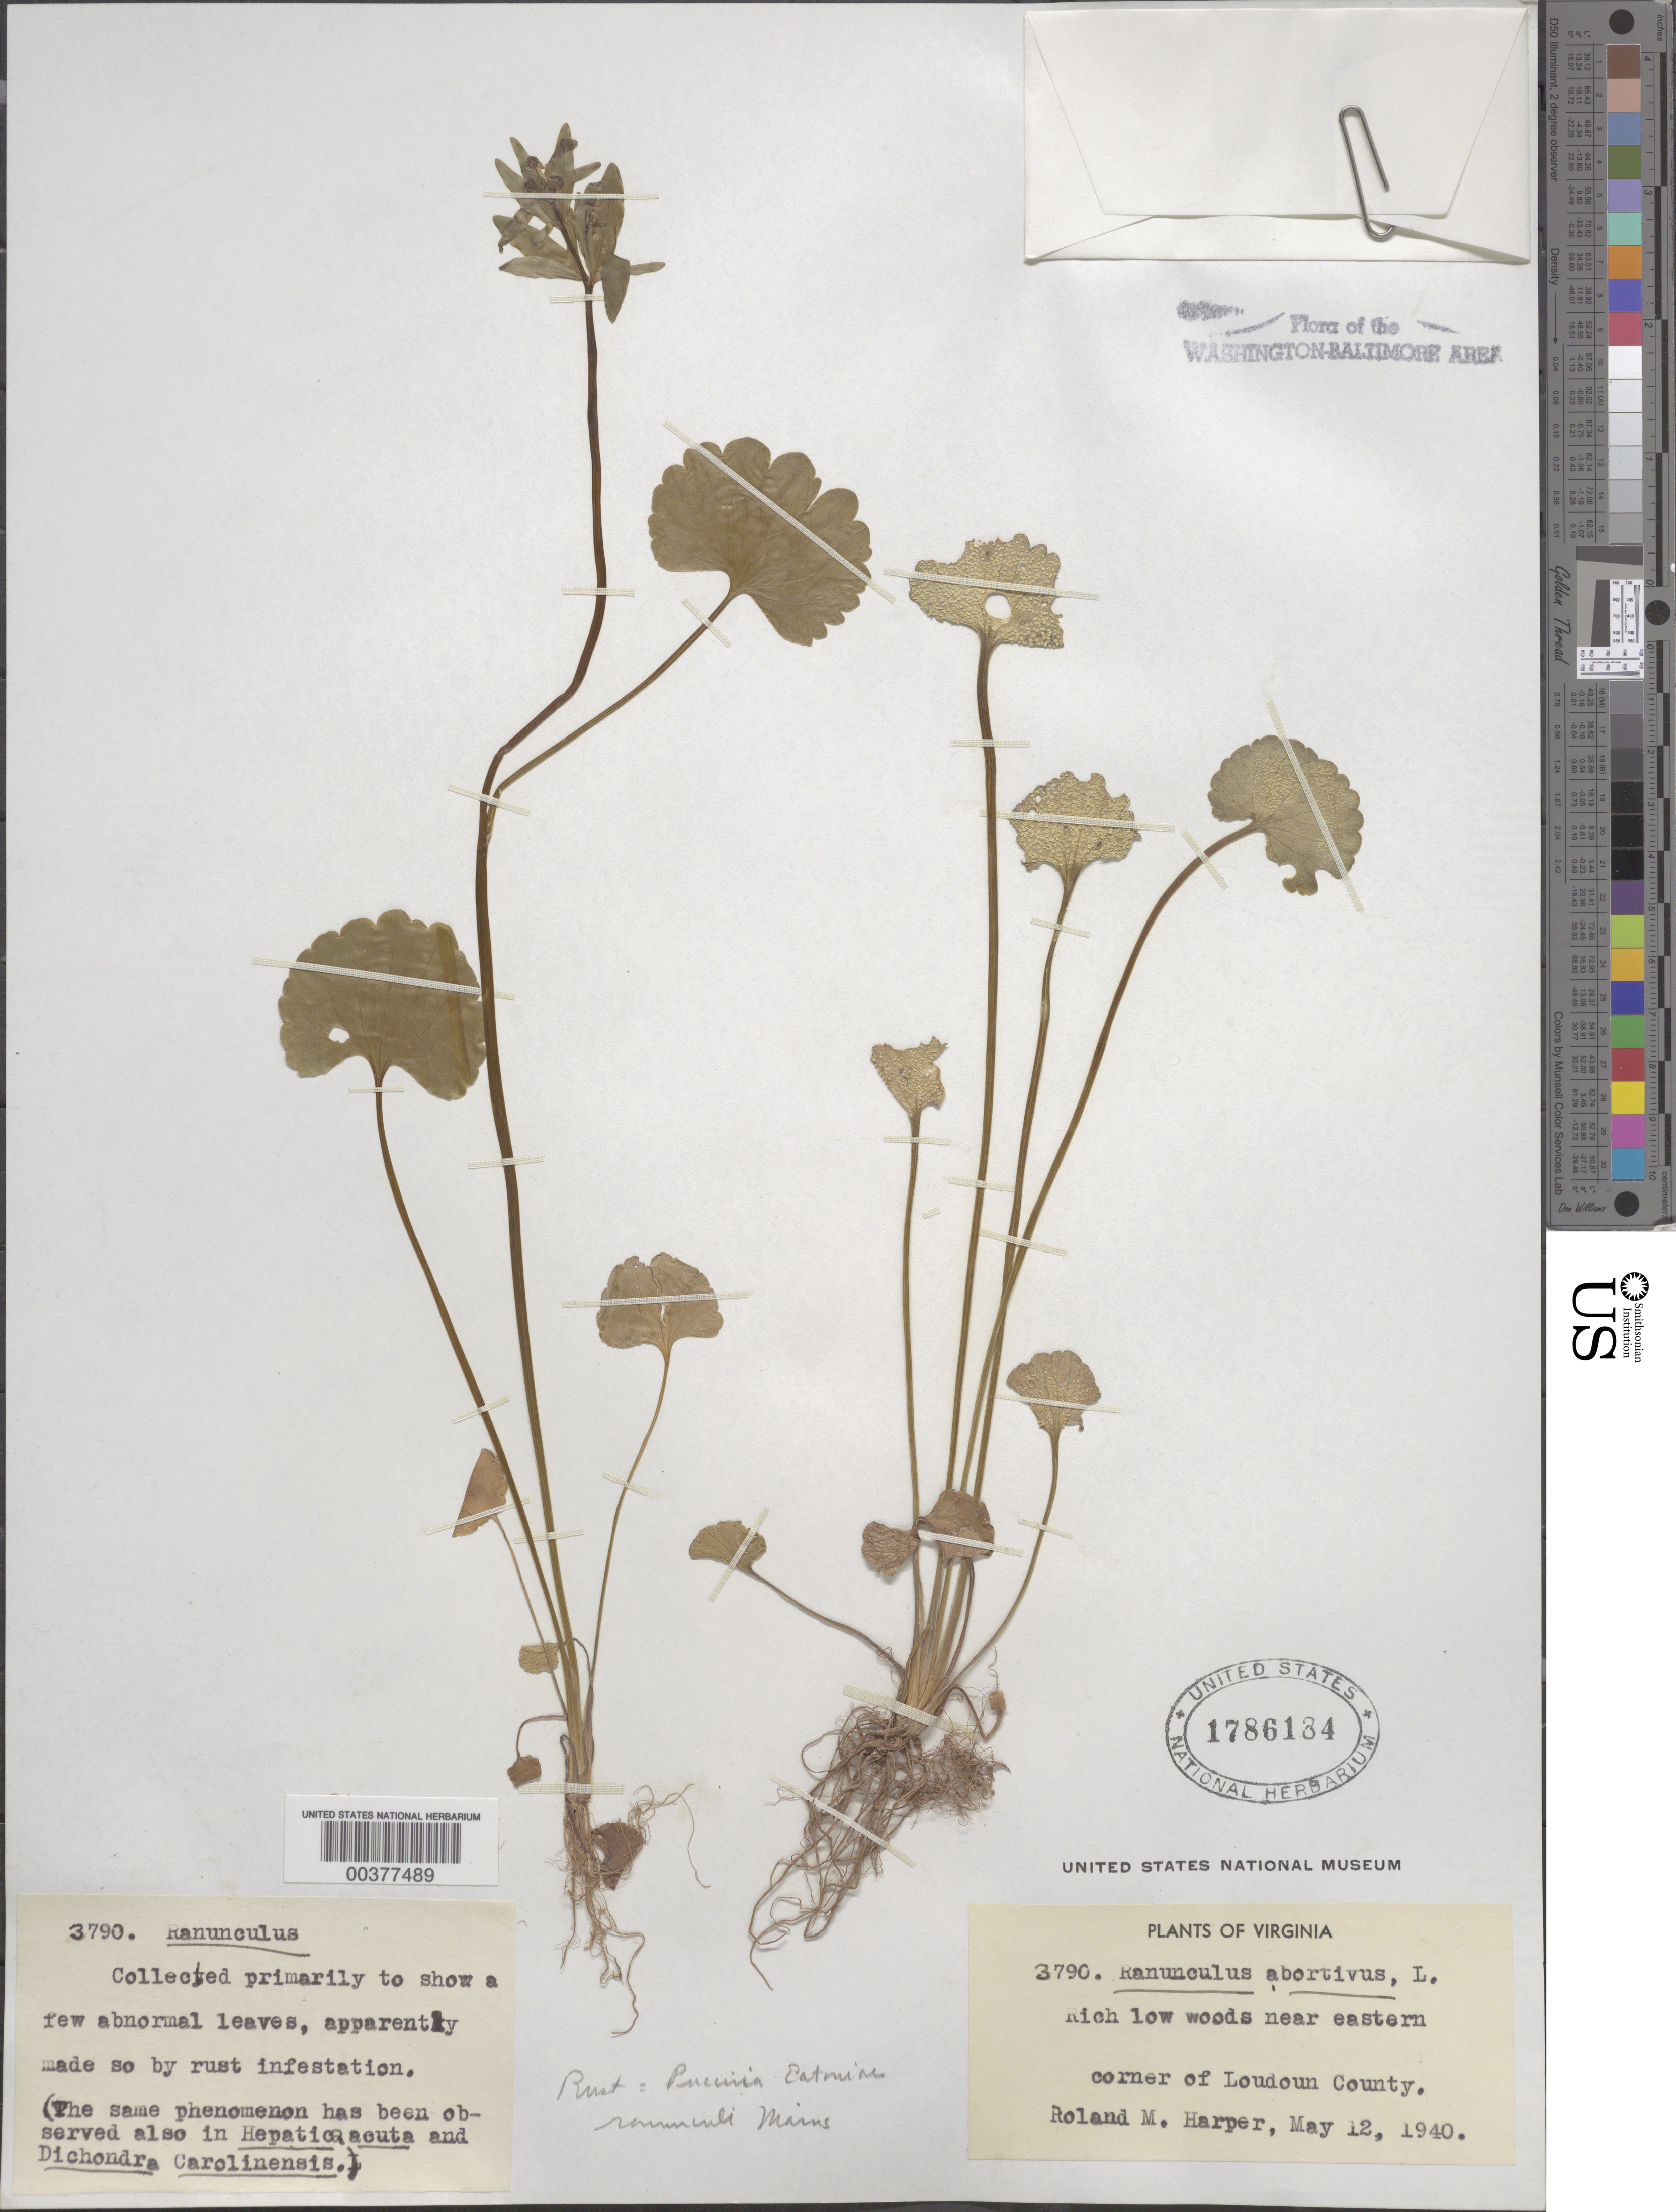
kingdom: Plantae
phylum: Tracheophyta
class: Magnoliopsida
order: Ranunculales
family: Ranunculaceae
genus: Ranunculus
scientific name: Ranunculus abortivus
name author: L.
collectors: R. M. Harper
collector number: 3790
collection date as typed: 12 May 1940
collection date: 1940-05-12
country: United States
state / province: Virginia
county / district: Loudoun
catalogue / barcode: US 1786184